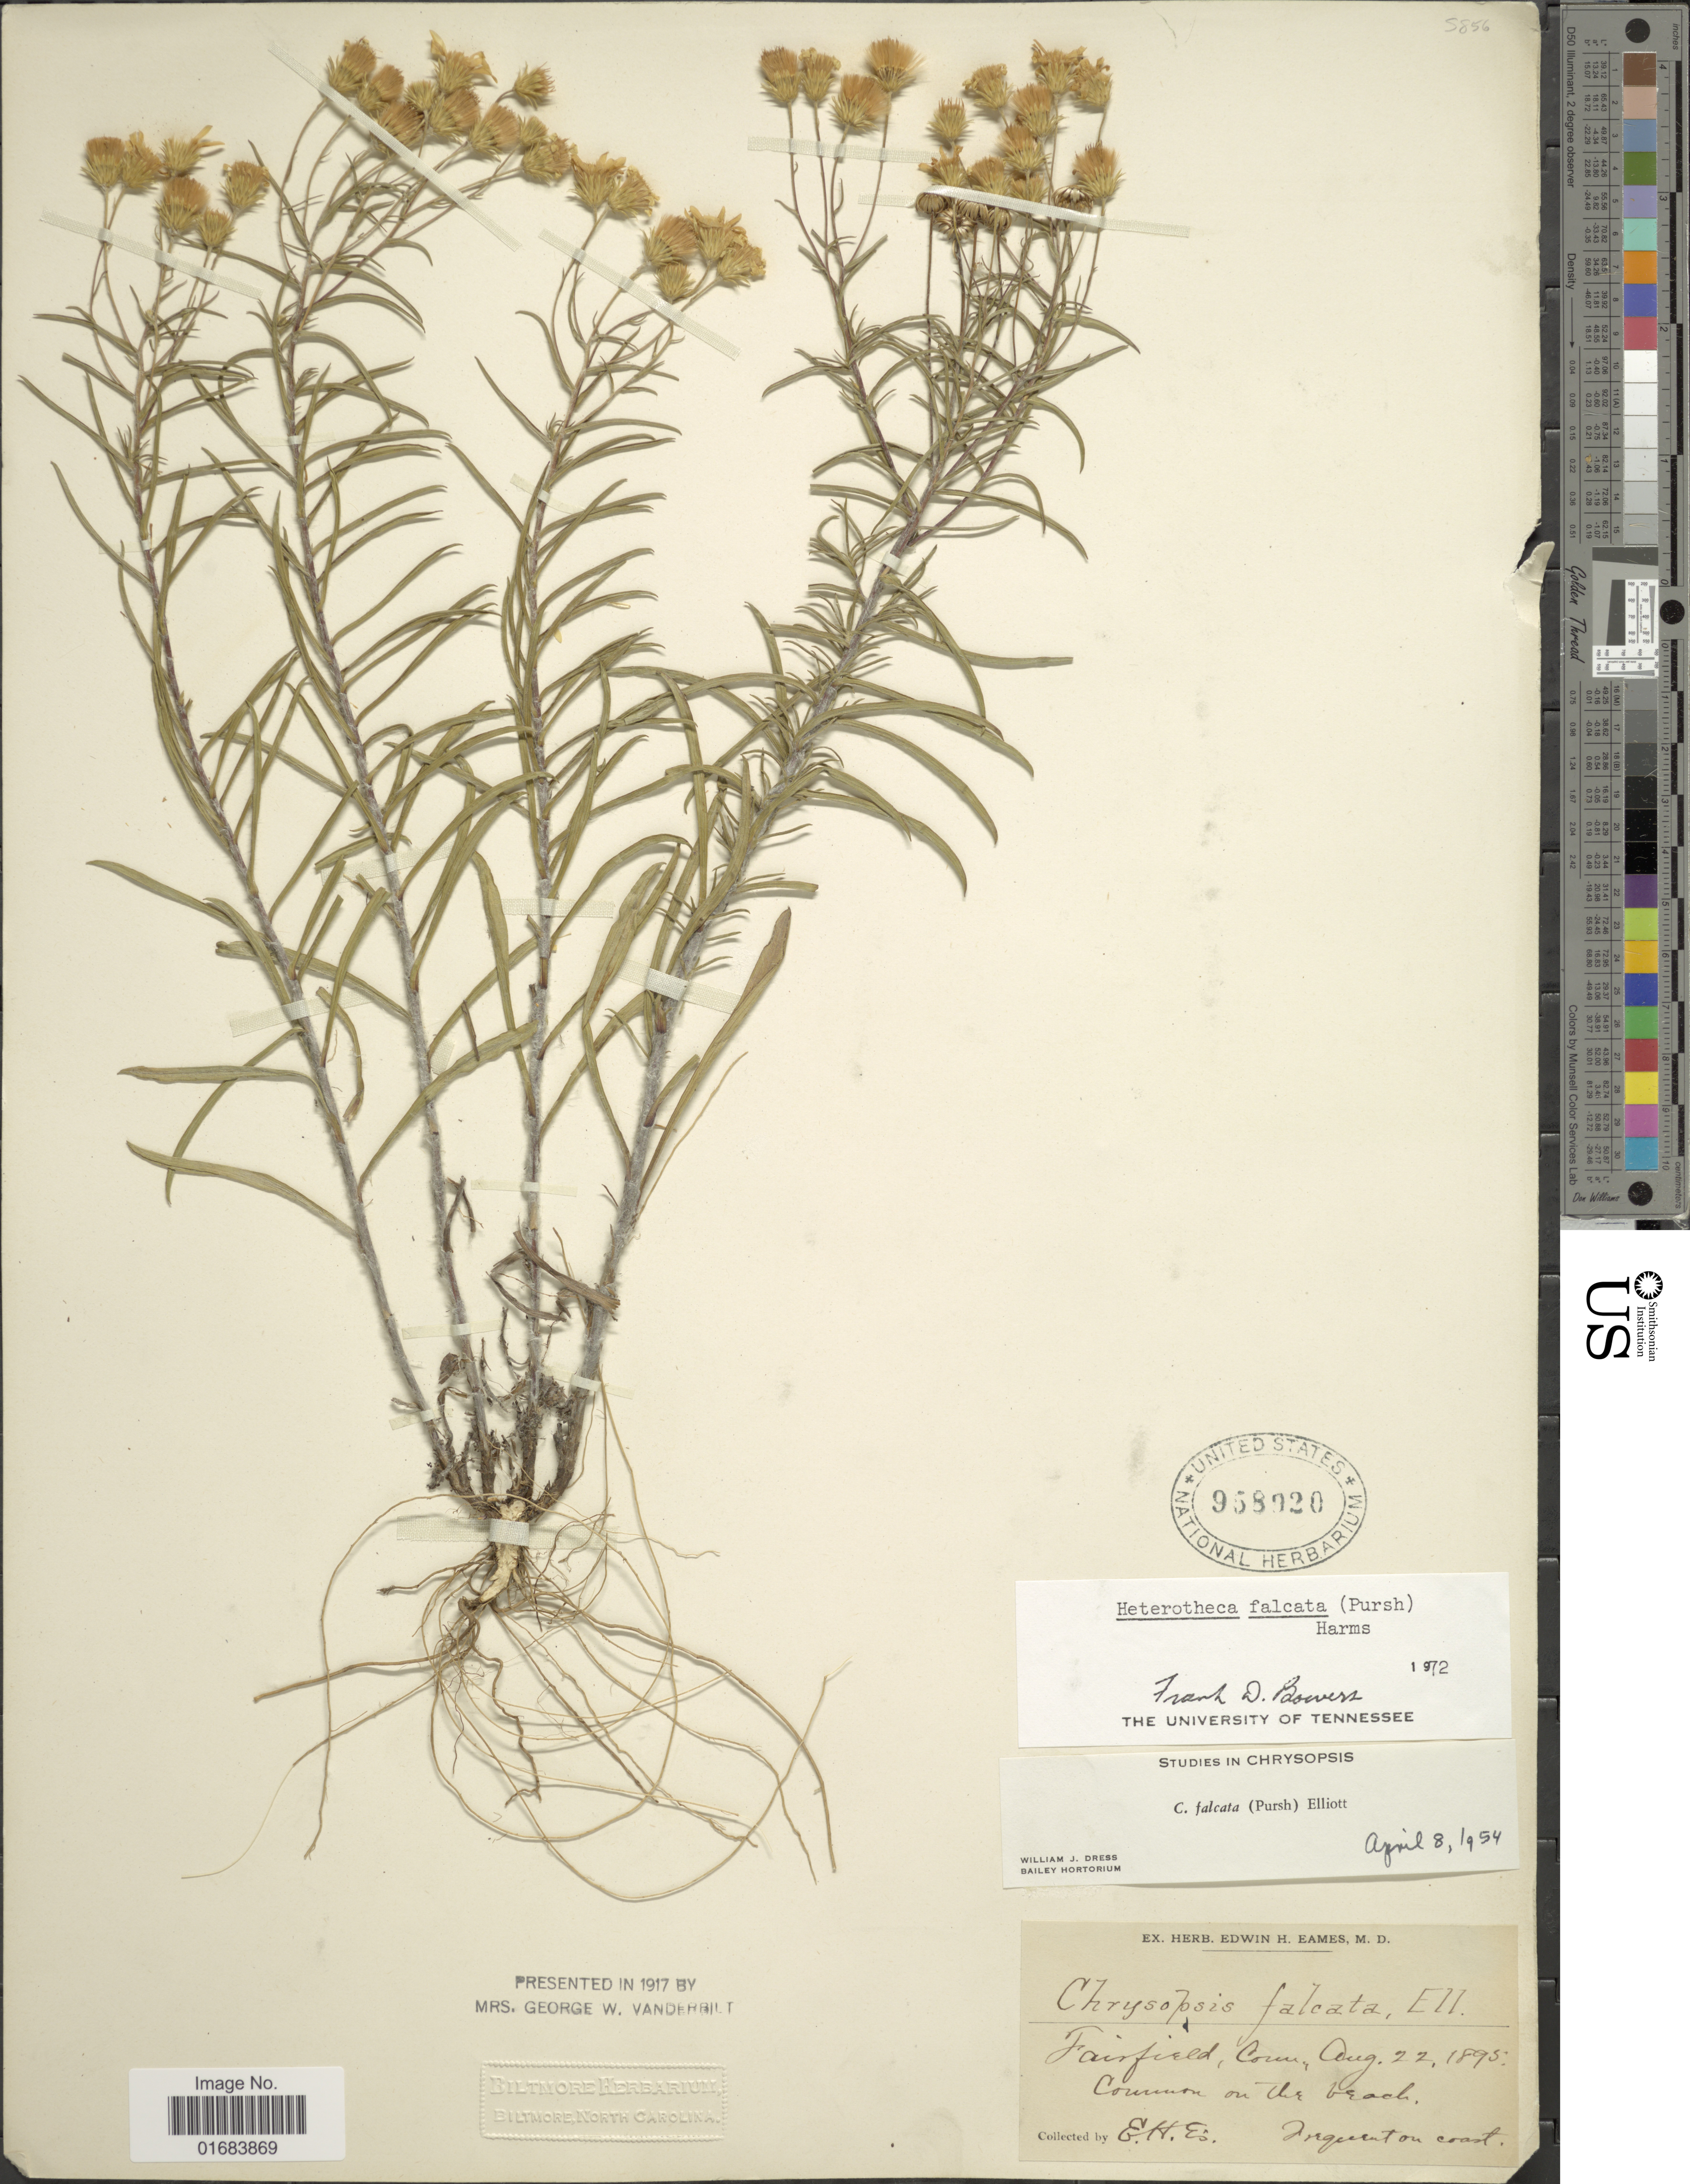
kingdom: Plantae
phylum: Tracheophyta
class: Magnoliopsida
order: Asterales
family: Asteraceae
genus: Pityopsis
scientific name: Pityopsis falcata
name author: (Pursh) Nutt.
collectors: E. H. Eames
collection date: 1895-08-22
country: United States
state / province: Connecticut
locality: Fairfield, Conn.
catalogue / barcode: US 958920